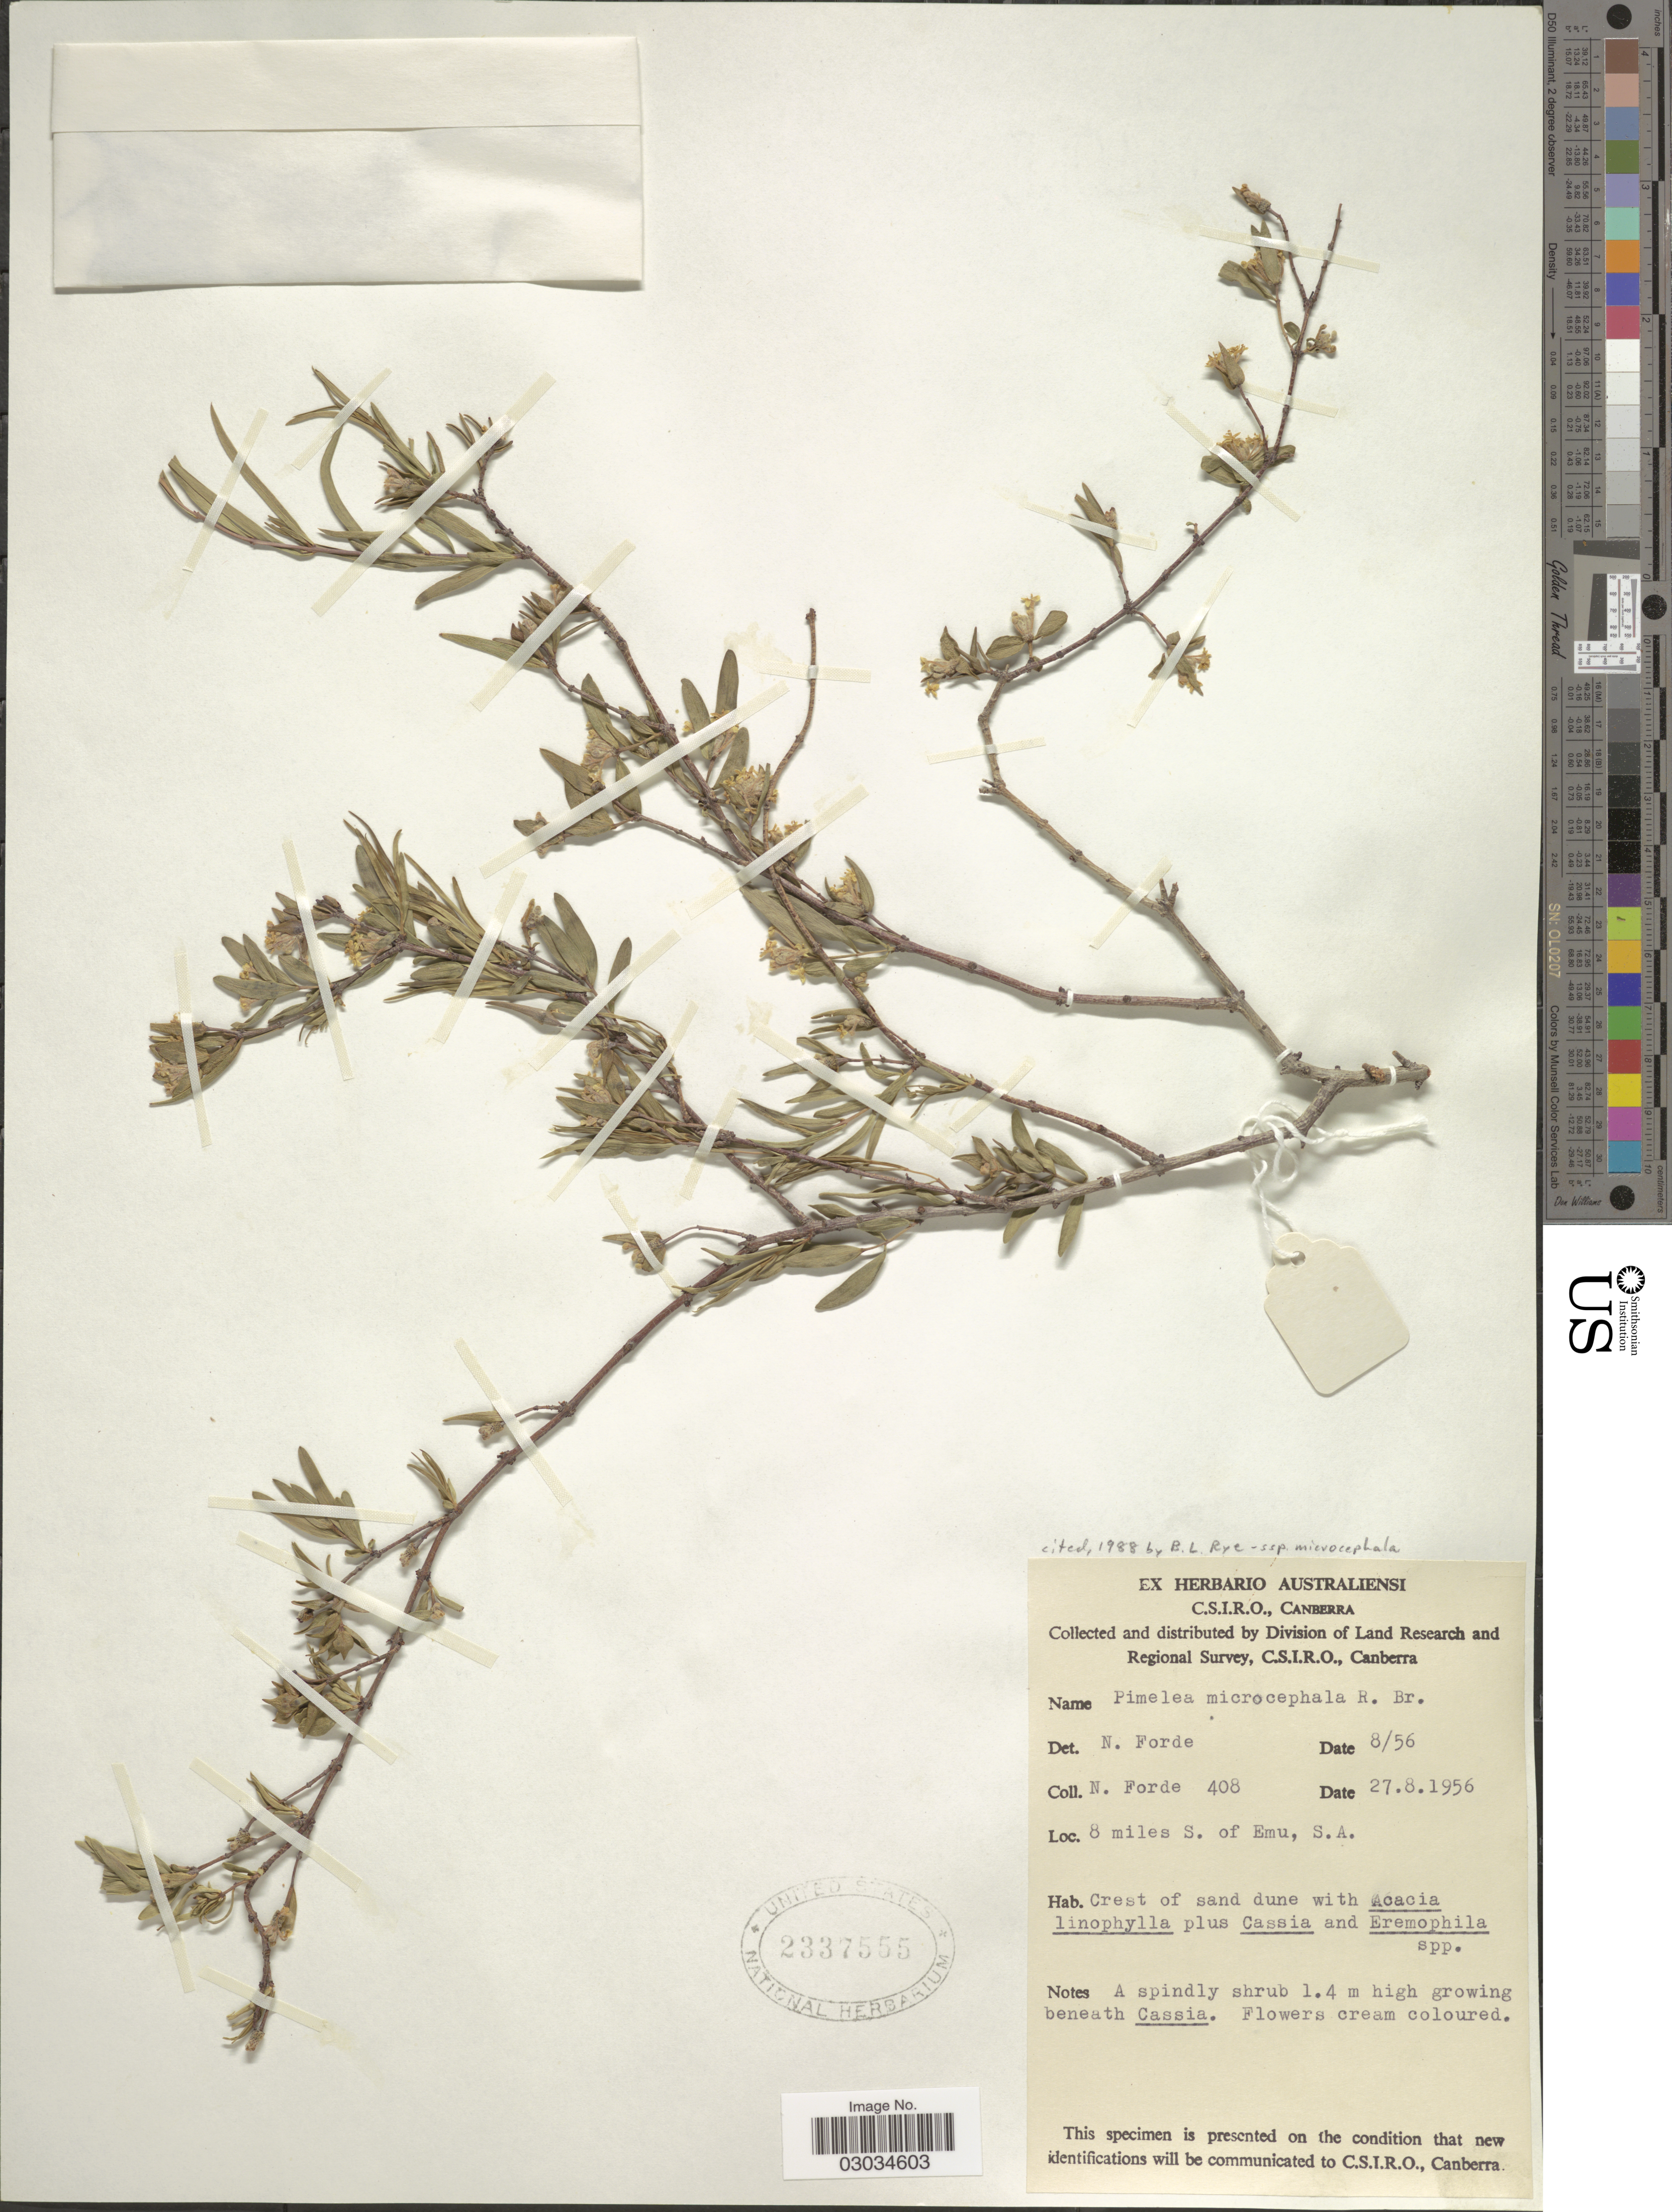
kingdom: Plantae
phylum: Tracheophyta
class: Magnoliopsida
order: Malvales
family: Thymelaeaceae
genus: Pimelea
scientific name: Pimelea microcephala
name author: R. Br.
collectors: N. Forde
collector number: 408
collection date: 1956-08-27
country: Australia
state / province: South Australia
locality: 8 miles S. of Emu, S.A.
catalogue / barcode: US 2337555